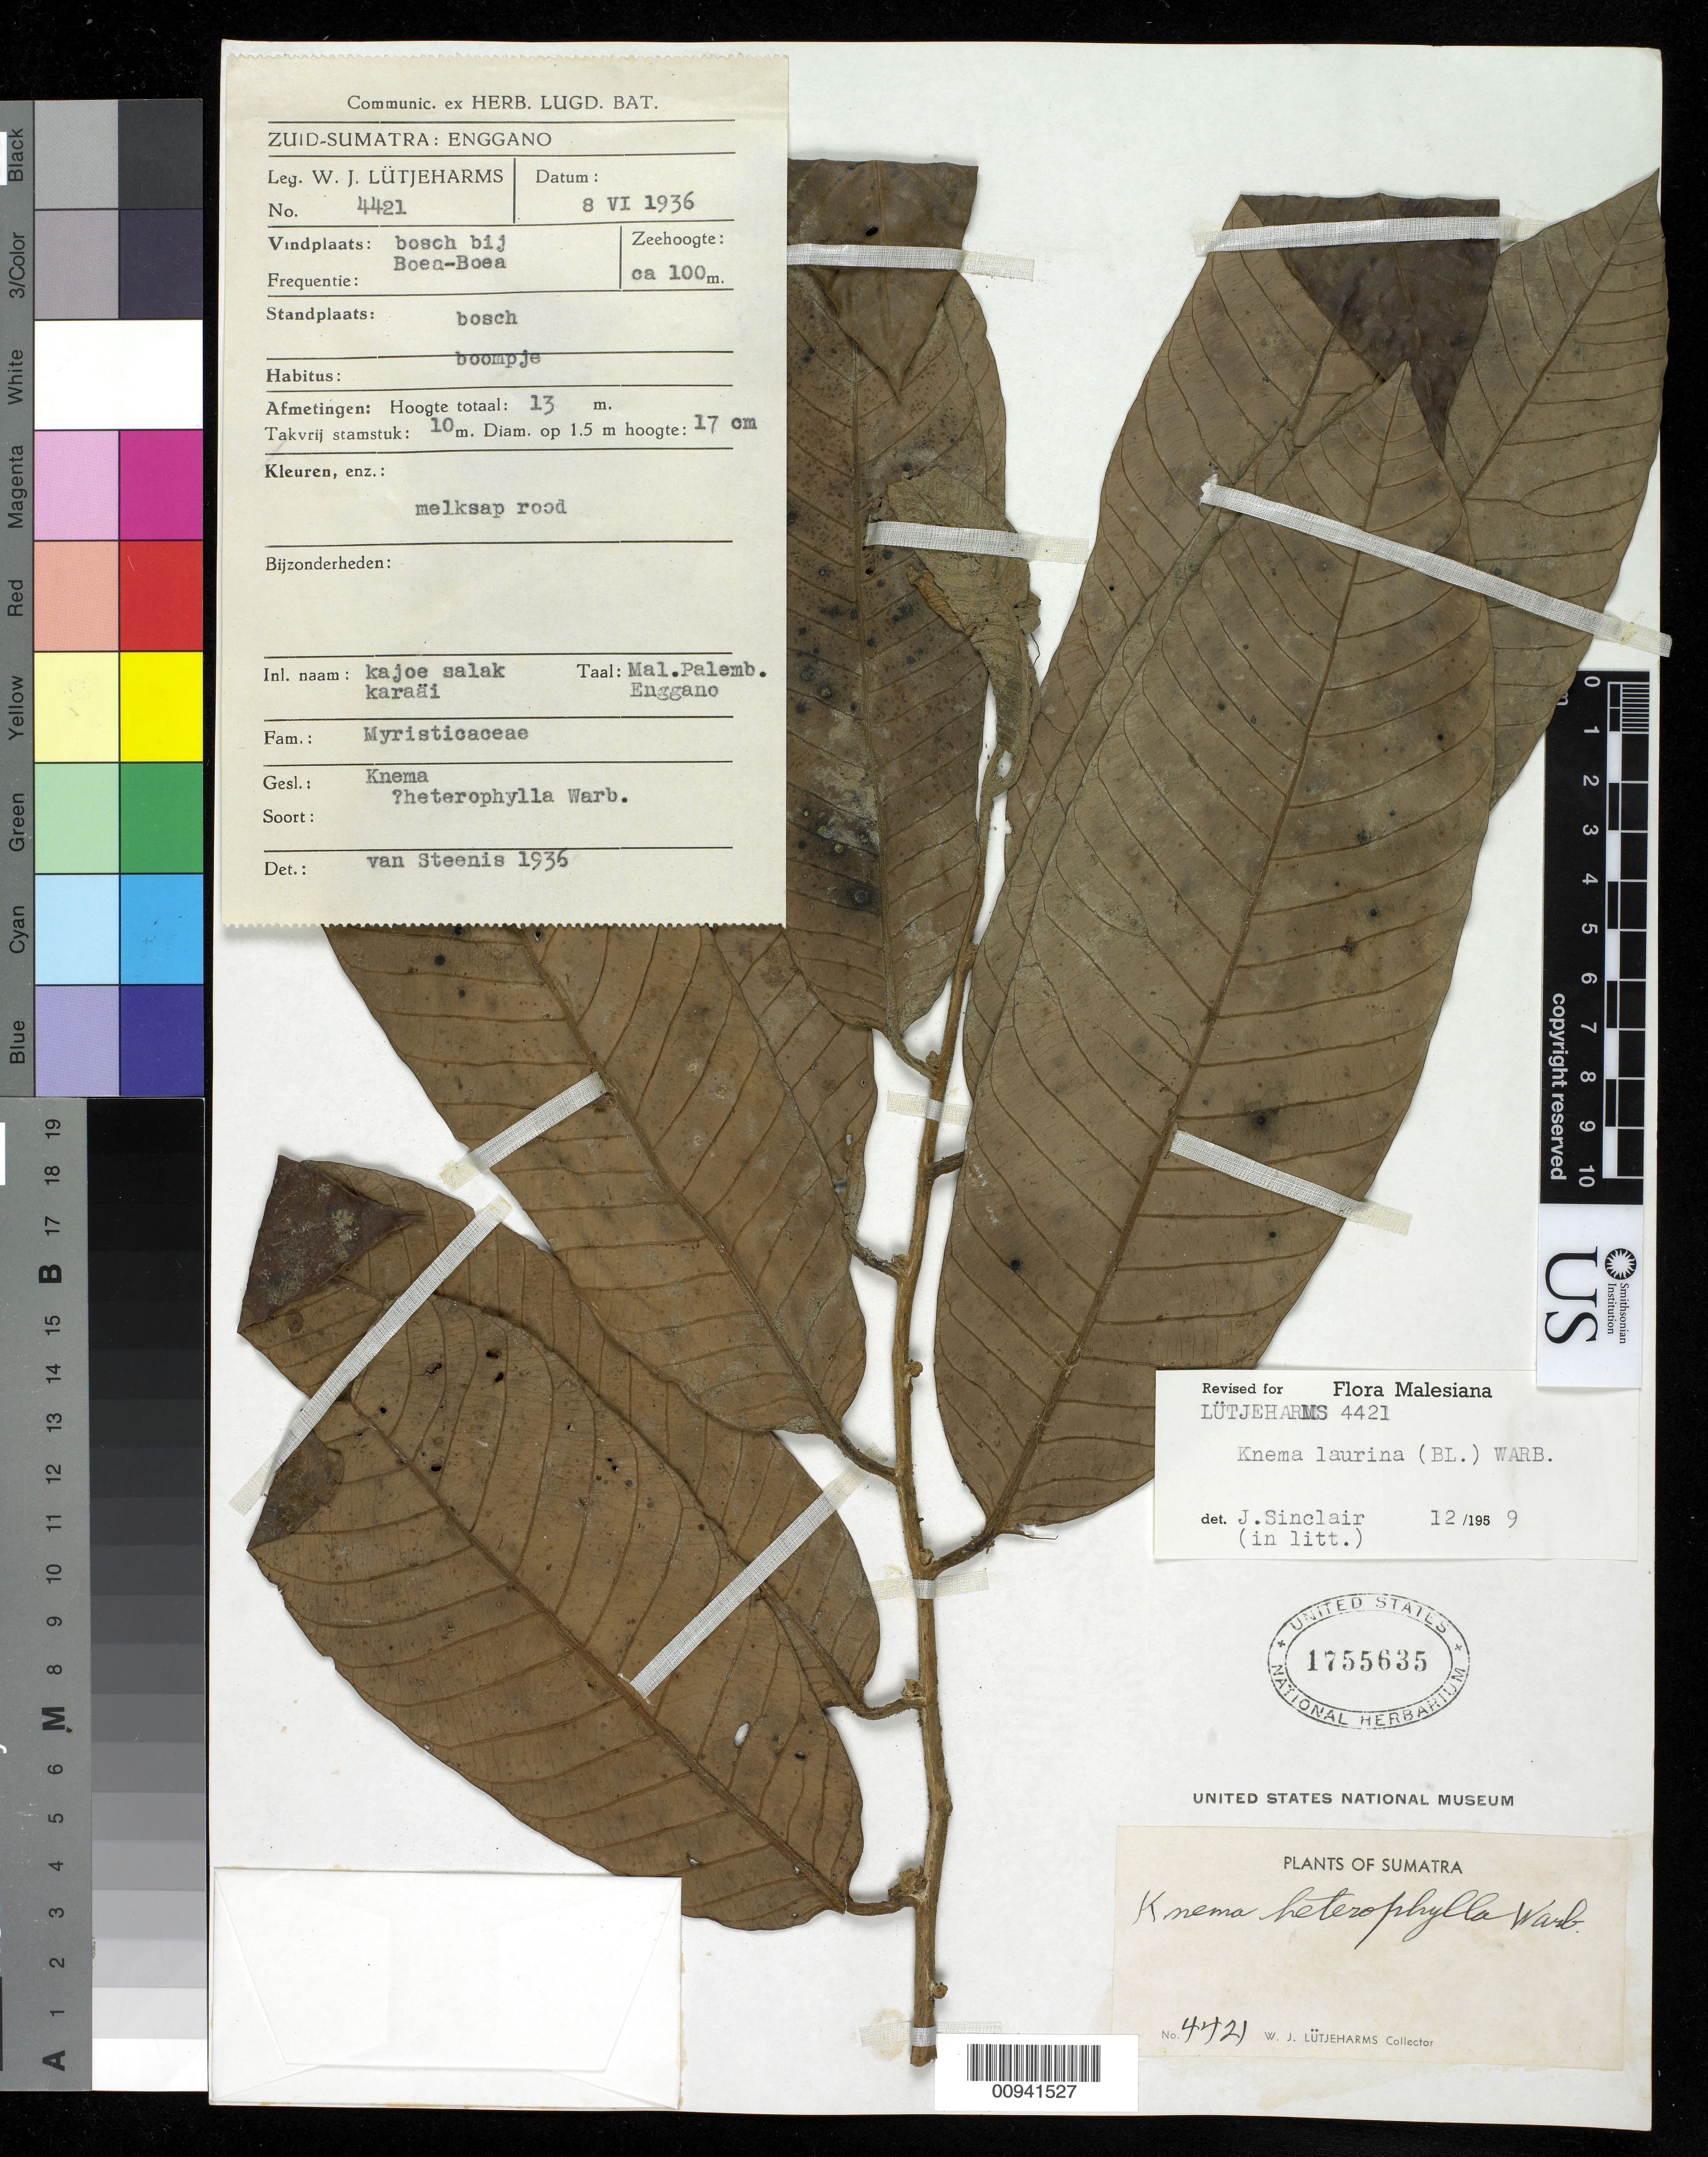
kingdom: Plantae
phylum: Tracheophyta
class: Magnoliopsida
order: Magnoliales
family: Myristicaceae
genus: Knema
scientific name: Knema laurina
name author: Warb.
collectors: W. Lütjeharms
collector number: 4421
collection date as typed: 08 Jun 1936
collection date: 1936-06-08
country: Indonesia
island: Sumatra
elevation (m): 100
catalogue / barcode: US 1755635